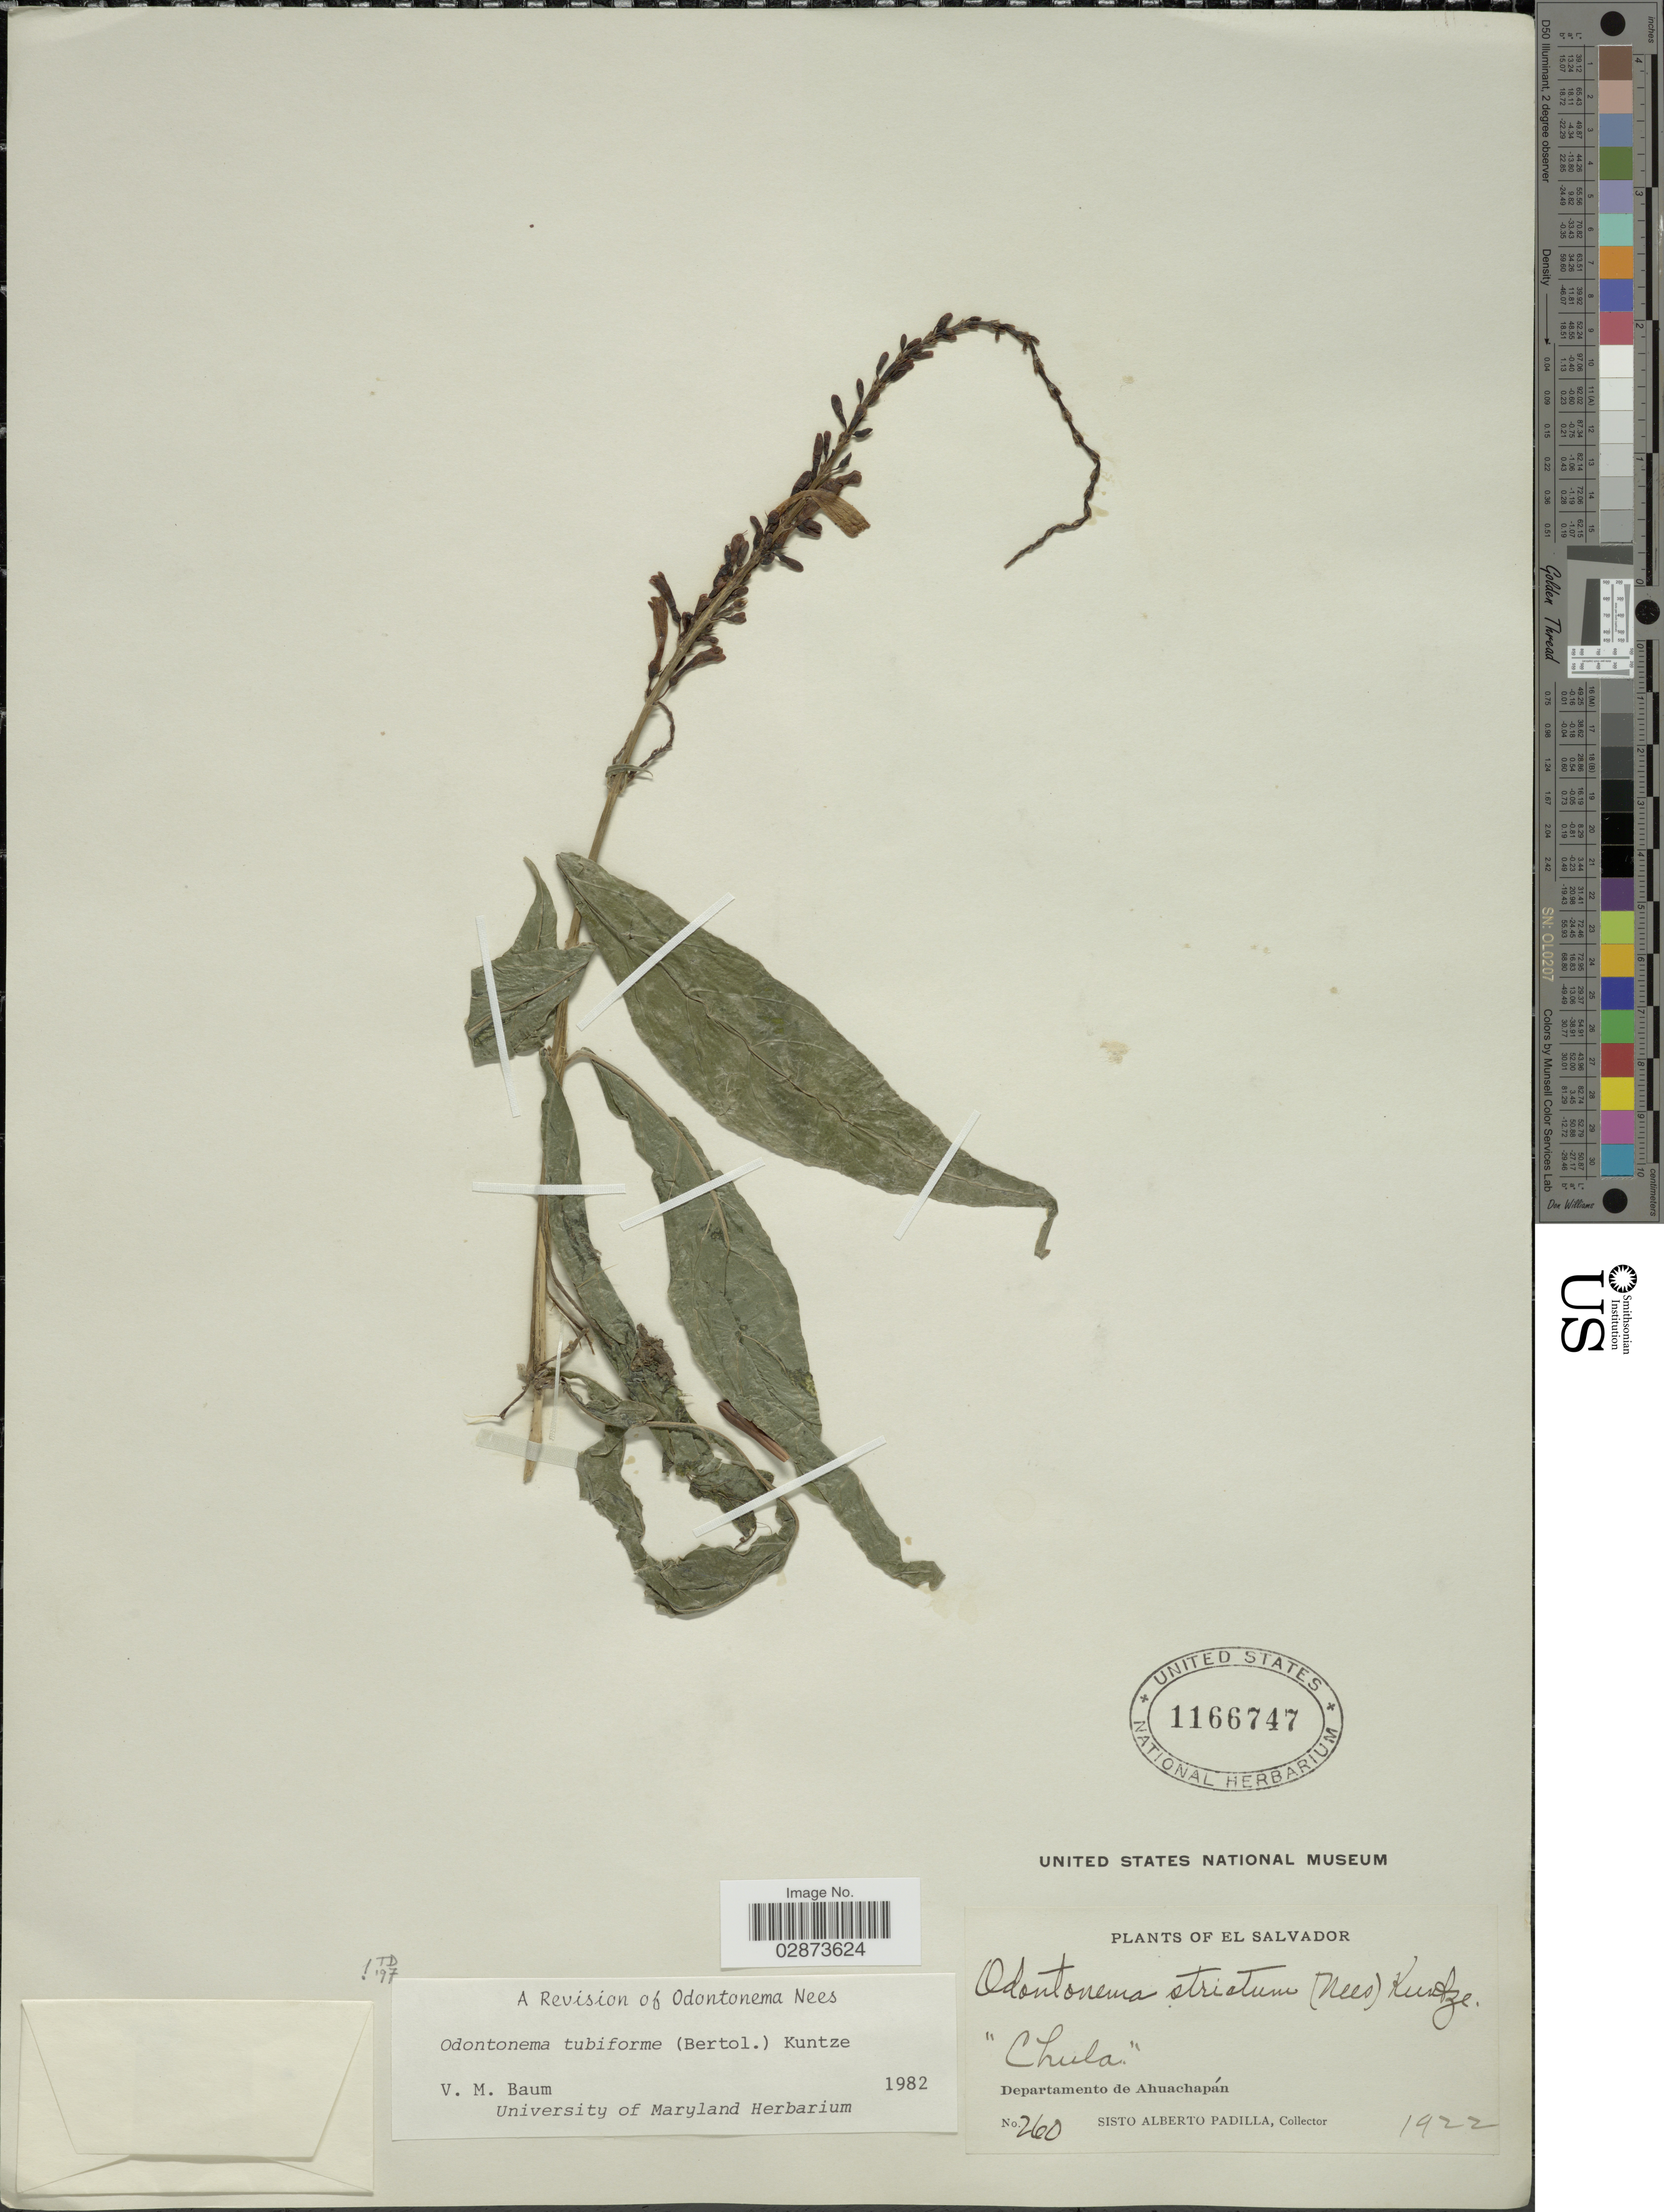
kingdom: Plantae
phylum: Tracheophyta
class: Magnoliopsida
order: Lamiales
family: Acanthaceae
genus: Odontonema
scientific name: Odontonema tubaeforme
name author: (Bertol.) Kuntze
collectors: S. A. Padilla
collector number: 260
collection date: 1922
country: El Salvador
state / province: Ahuachapan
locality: Departamento de Ahuachapán.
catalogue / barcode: US 1166747